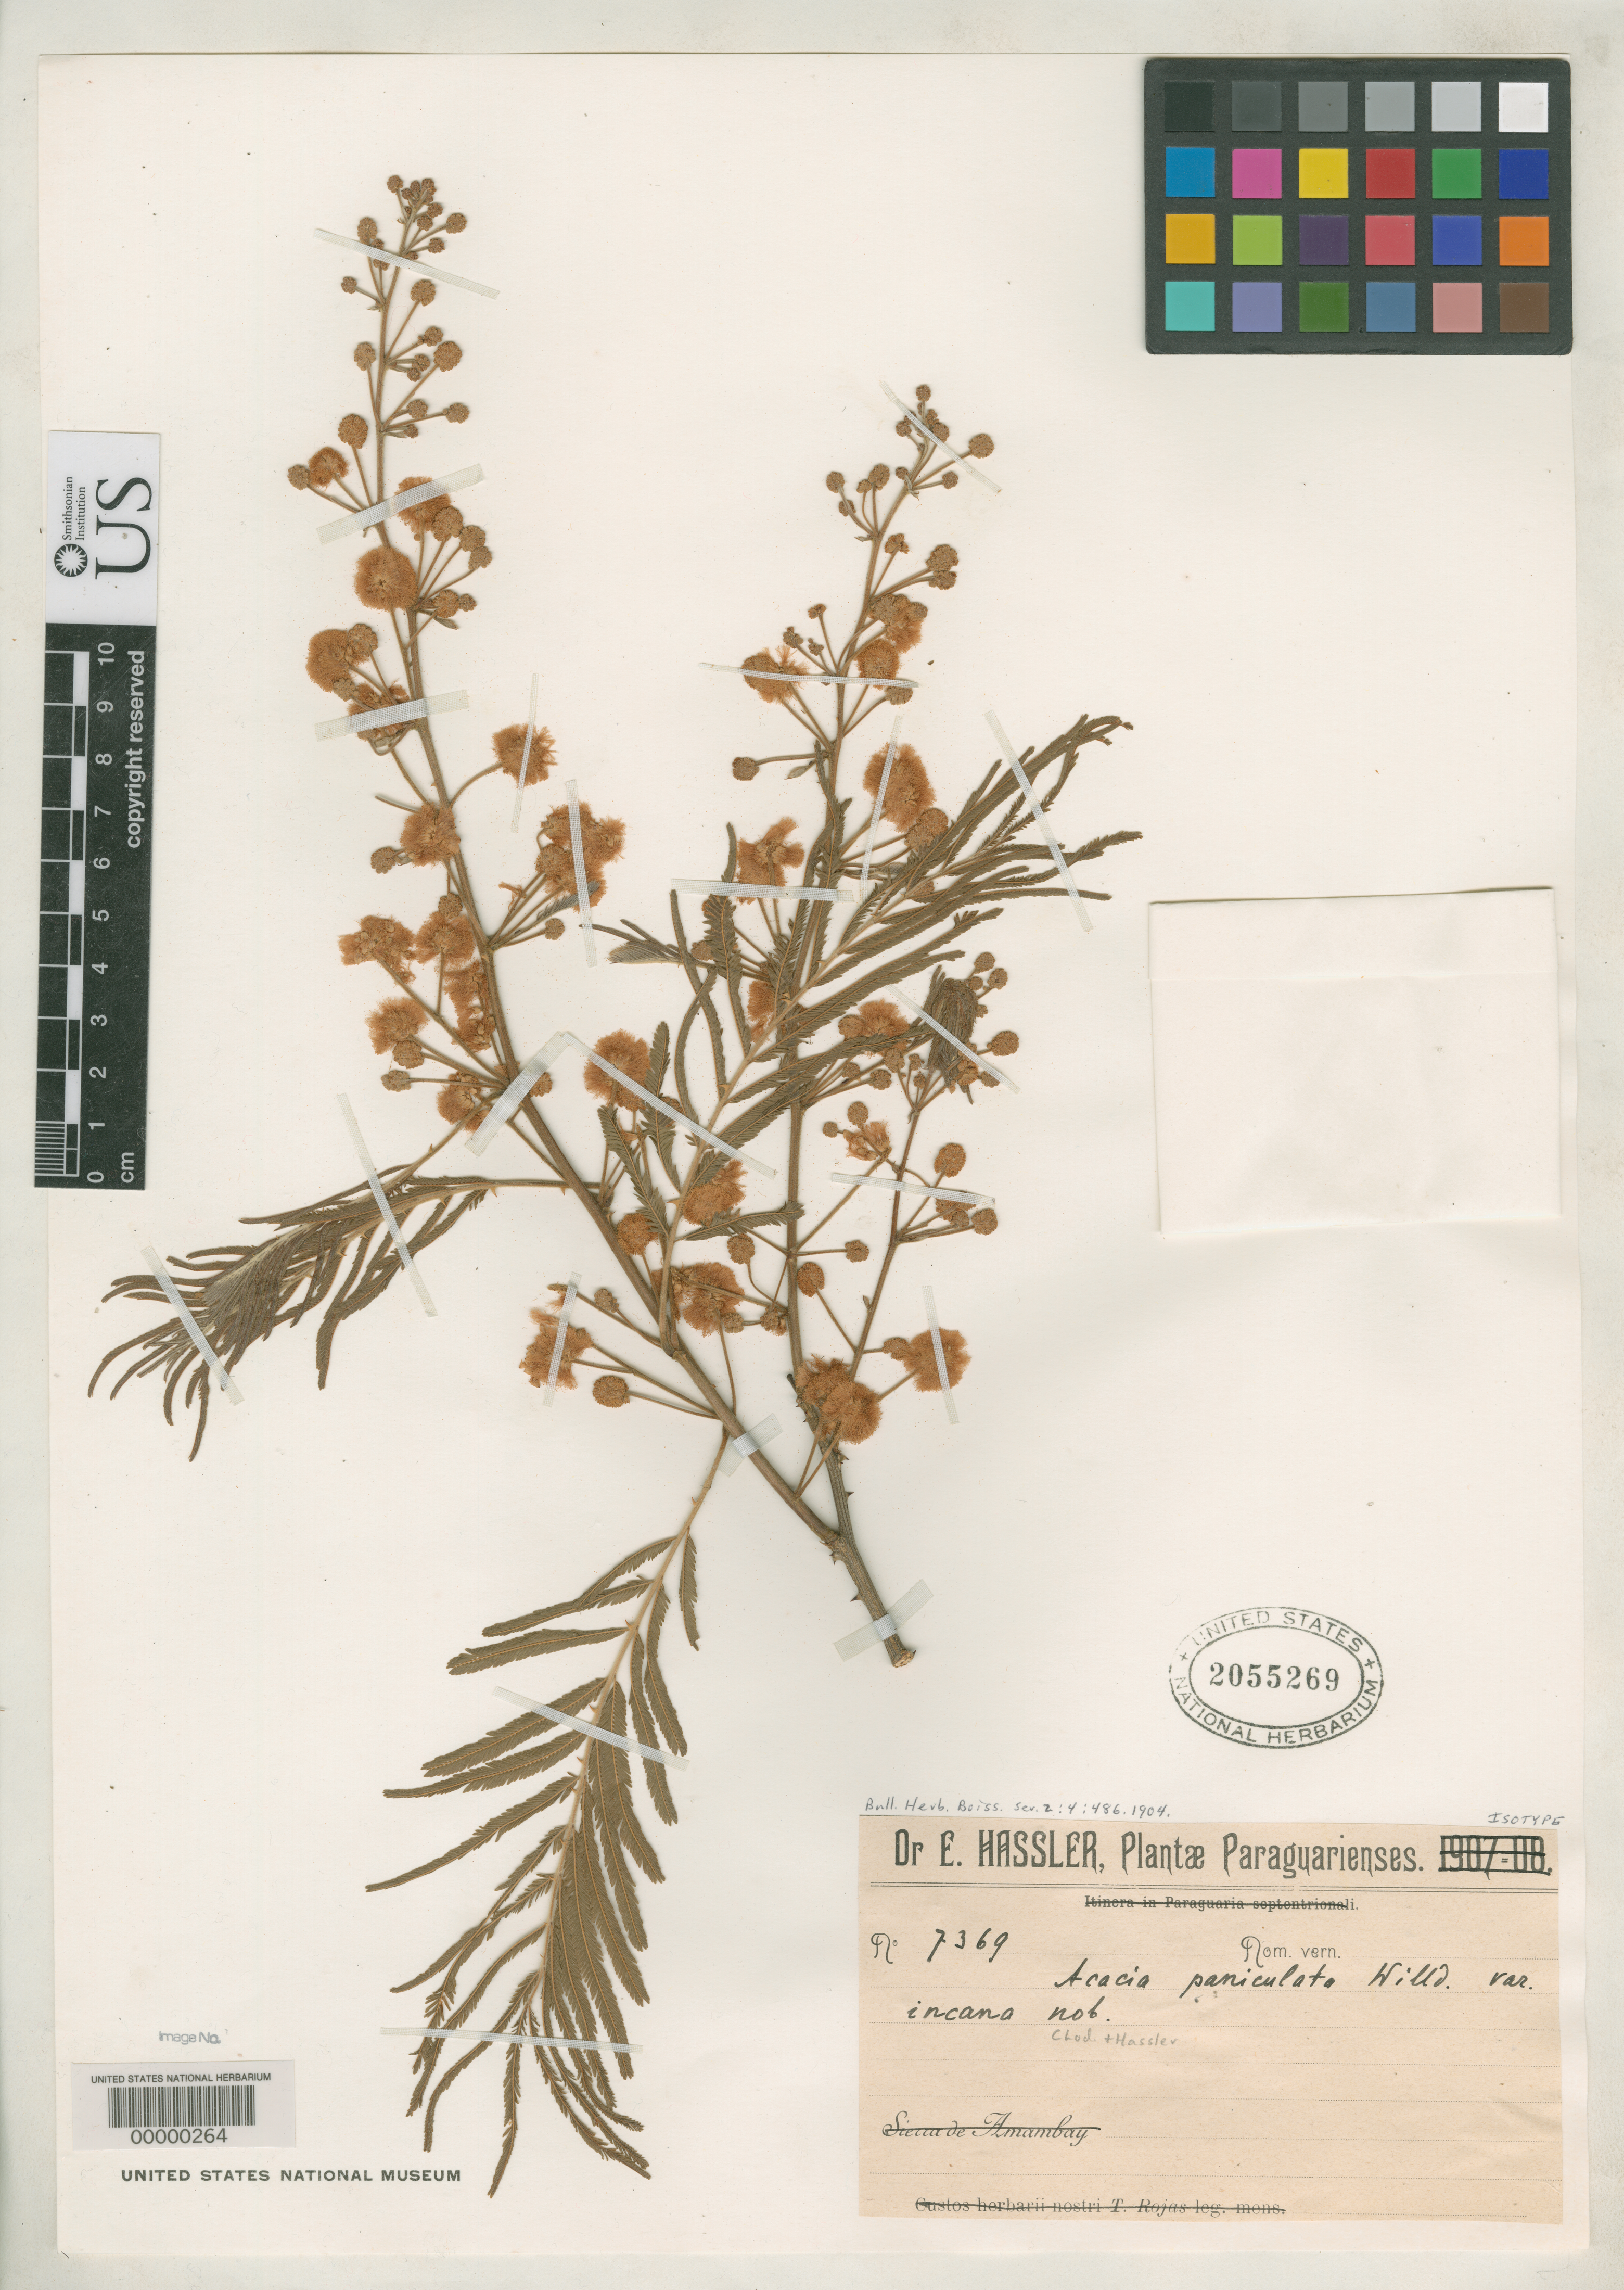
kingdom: Plantae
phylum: Tracheophyta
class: Magnoliopsida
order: Fabales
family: Fabaceae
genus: Acacia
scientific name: Acacia paniculata var. incana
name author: Chodat & Hassl.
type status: Isotype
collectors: E. Hassler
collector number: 7369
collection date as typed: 1885 to -- --- 1902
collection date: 1885/1902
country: Paraguay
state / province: Concepción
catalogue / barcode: US 2055269